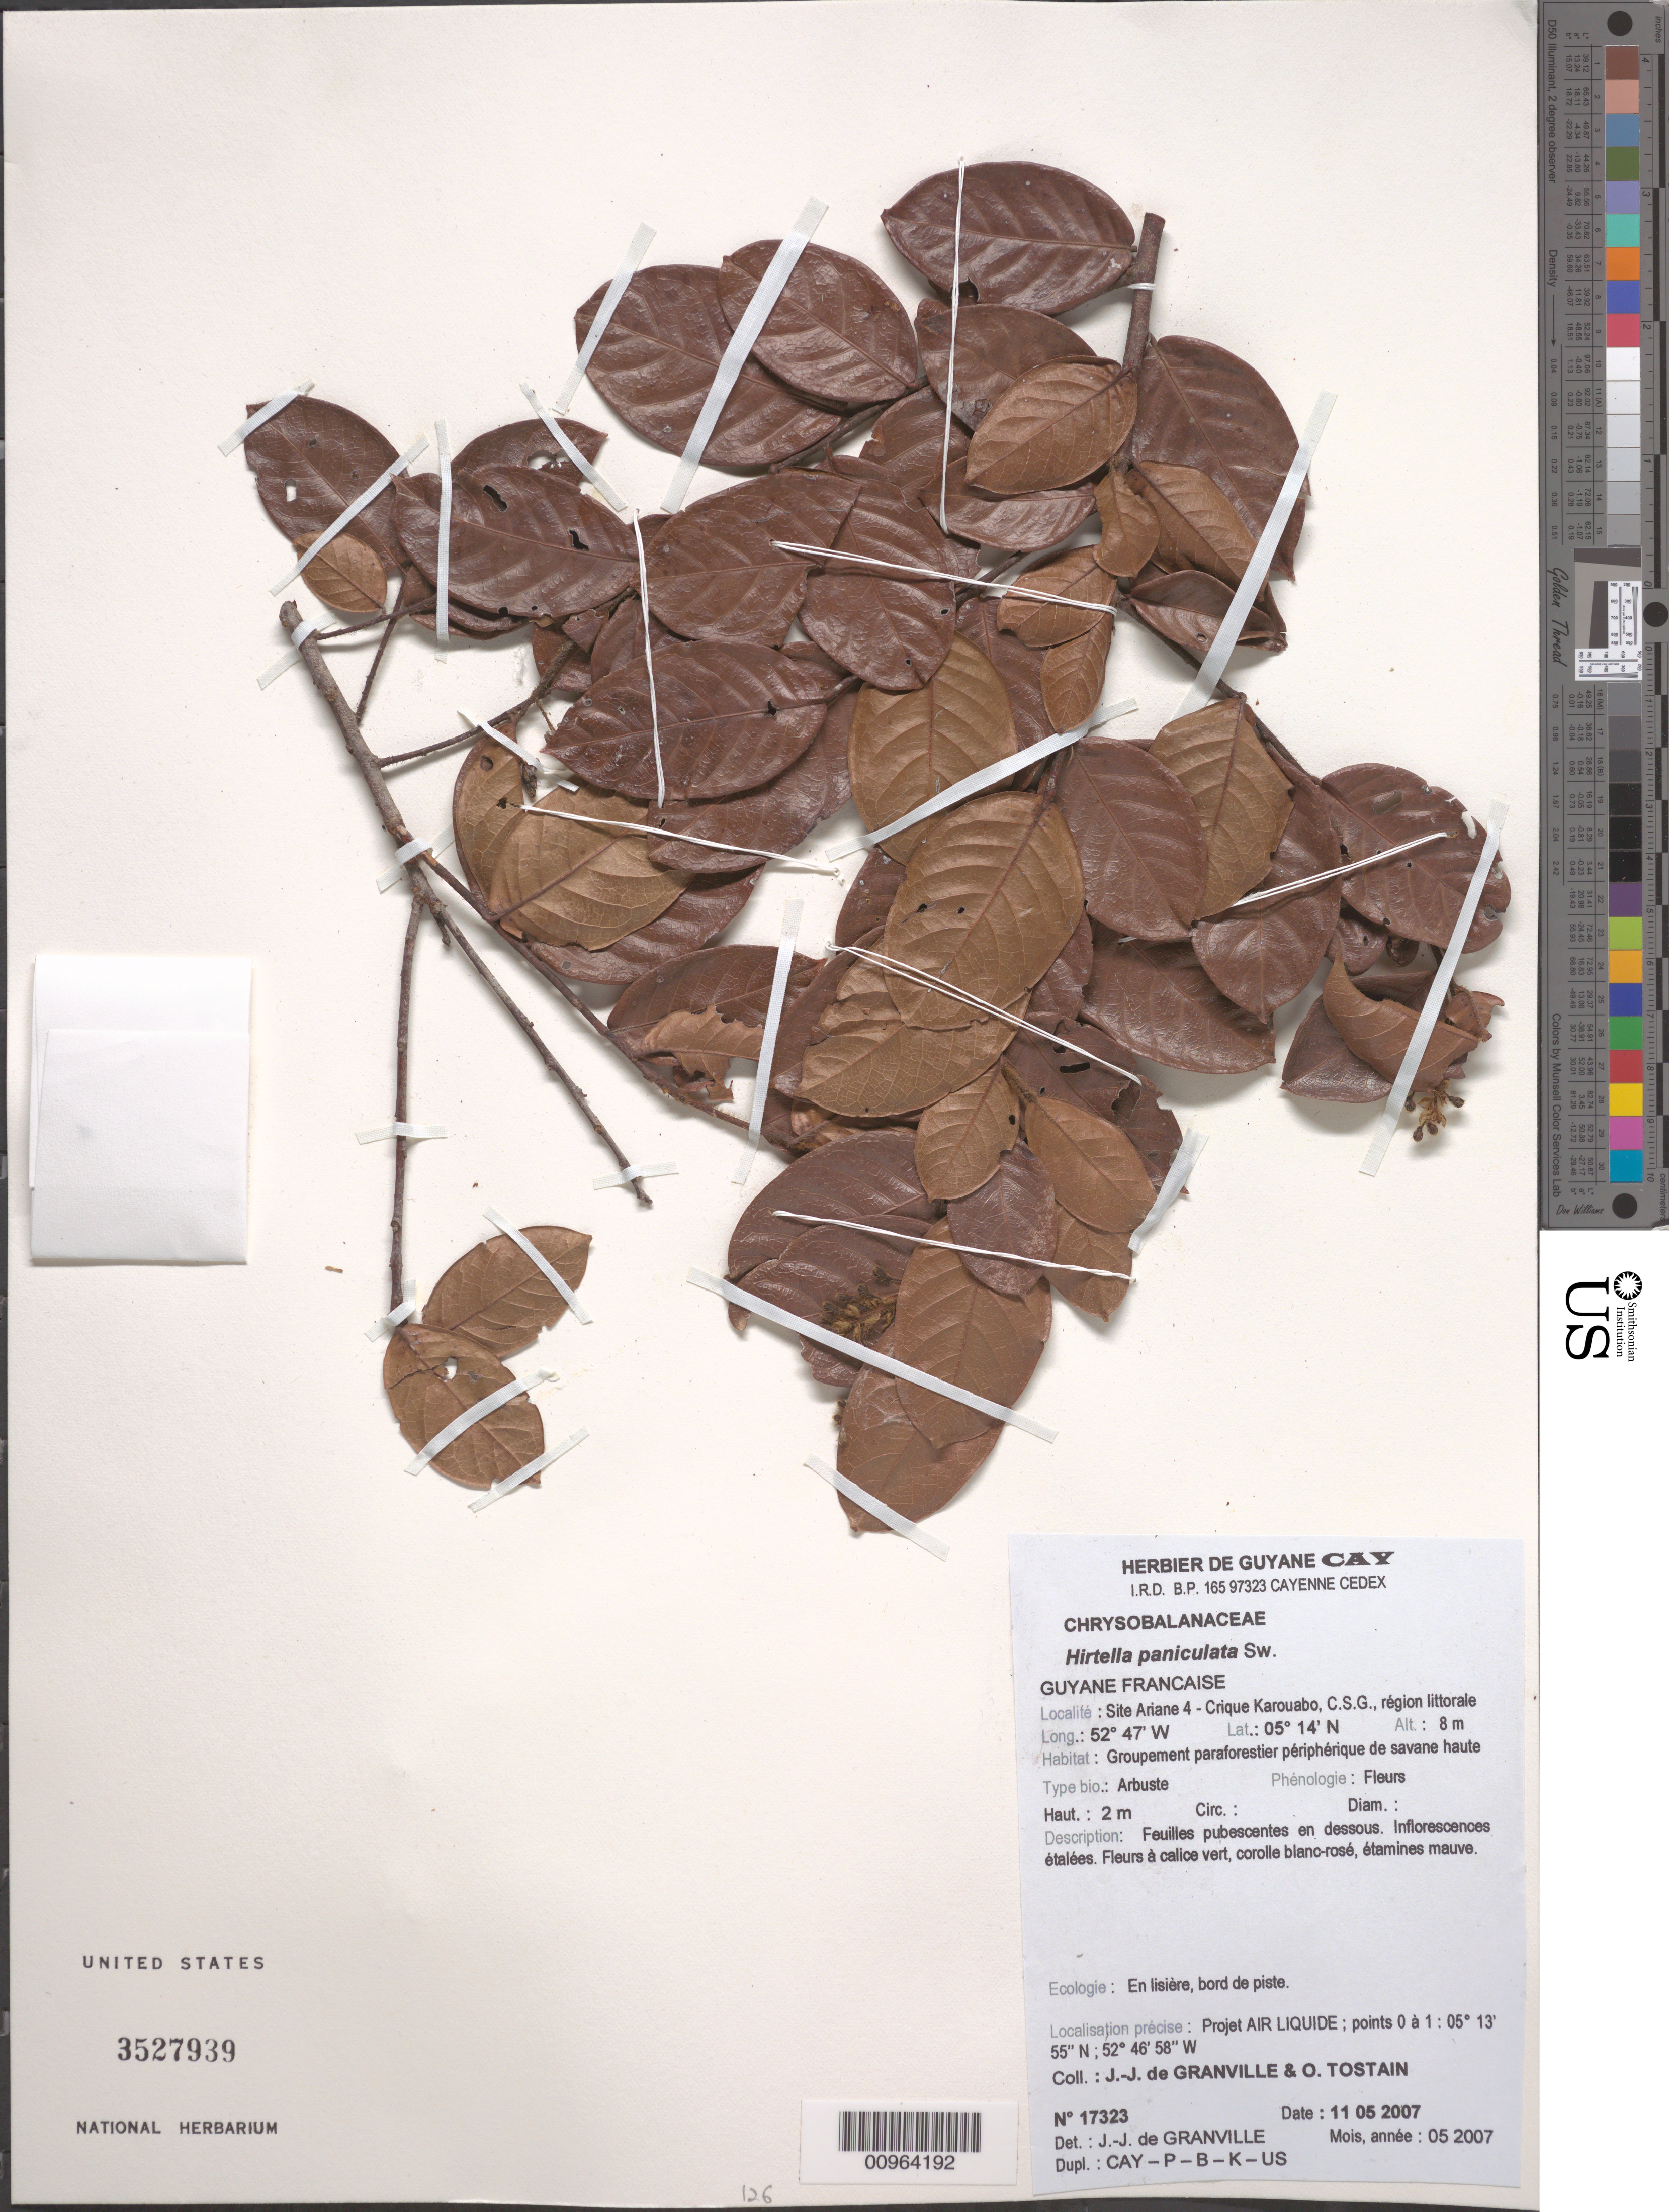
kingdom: Plantae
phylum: Tracheophyta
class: Magnoliopsida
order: Malpighiales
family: Chrysobalanaceae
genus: Hirtella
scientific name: Hirtella paniculata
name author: Sw.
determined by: Granville, J. J. de, (CAY), Institut de Recherche pour le Developpement (IRD) (FRENCH GUIANA)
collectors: J.-J. de Granville & O. Tostain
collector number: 17323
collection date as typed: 11-May-07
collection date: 2007-05-11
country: French Guiana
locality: Crique Karouabo, C.S.G., Site Ariane 4. Projet AIR LIQUIDE; points 0 a 1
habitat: Region littorale; groupement paraforestiere peripherique de savane haute. En lisiere; bord de piste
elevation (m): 8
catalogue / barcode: US 3527939